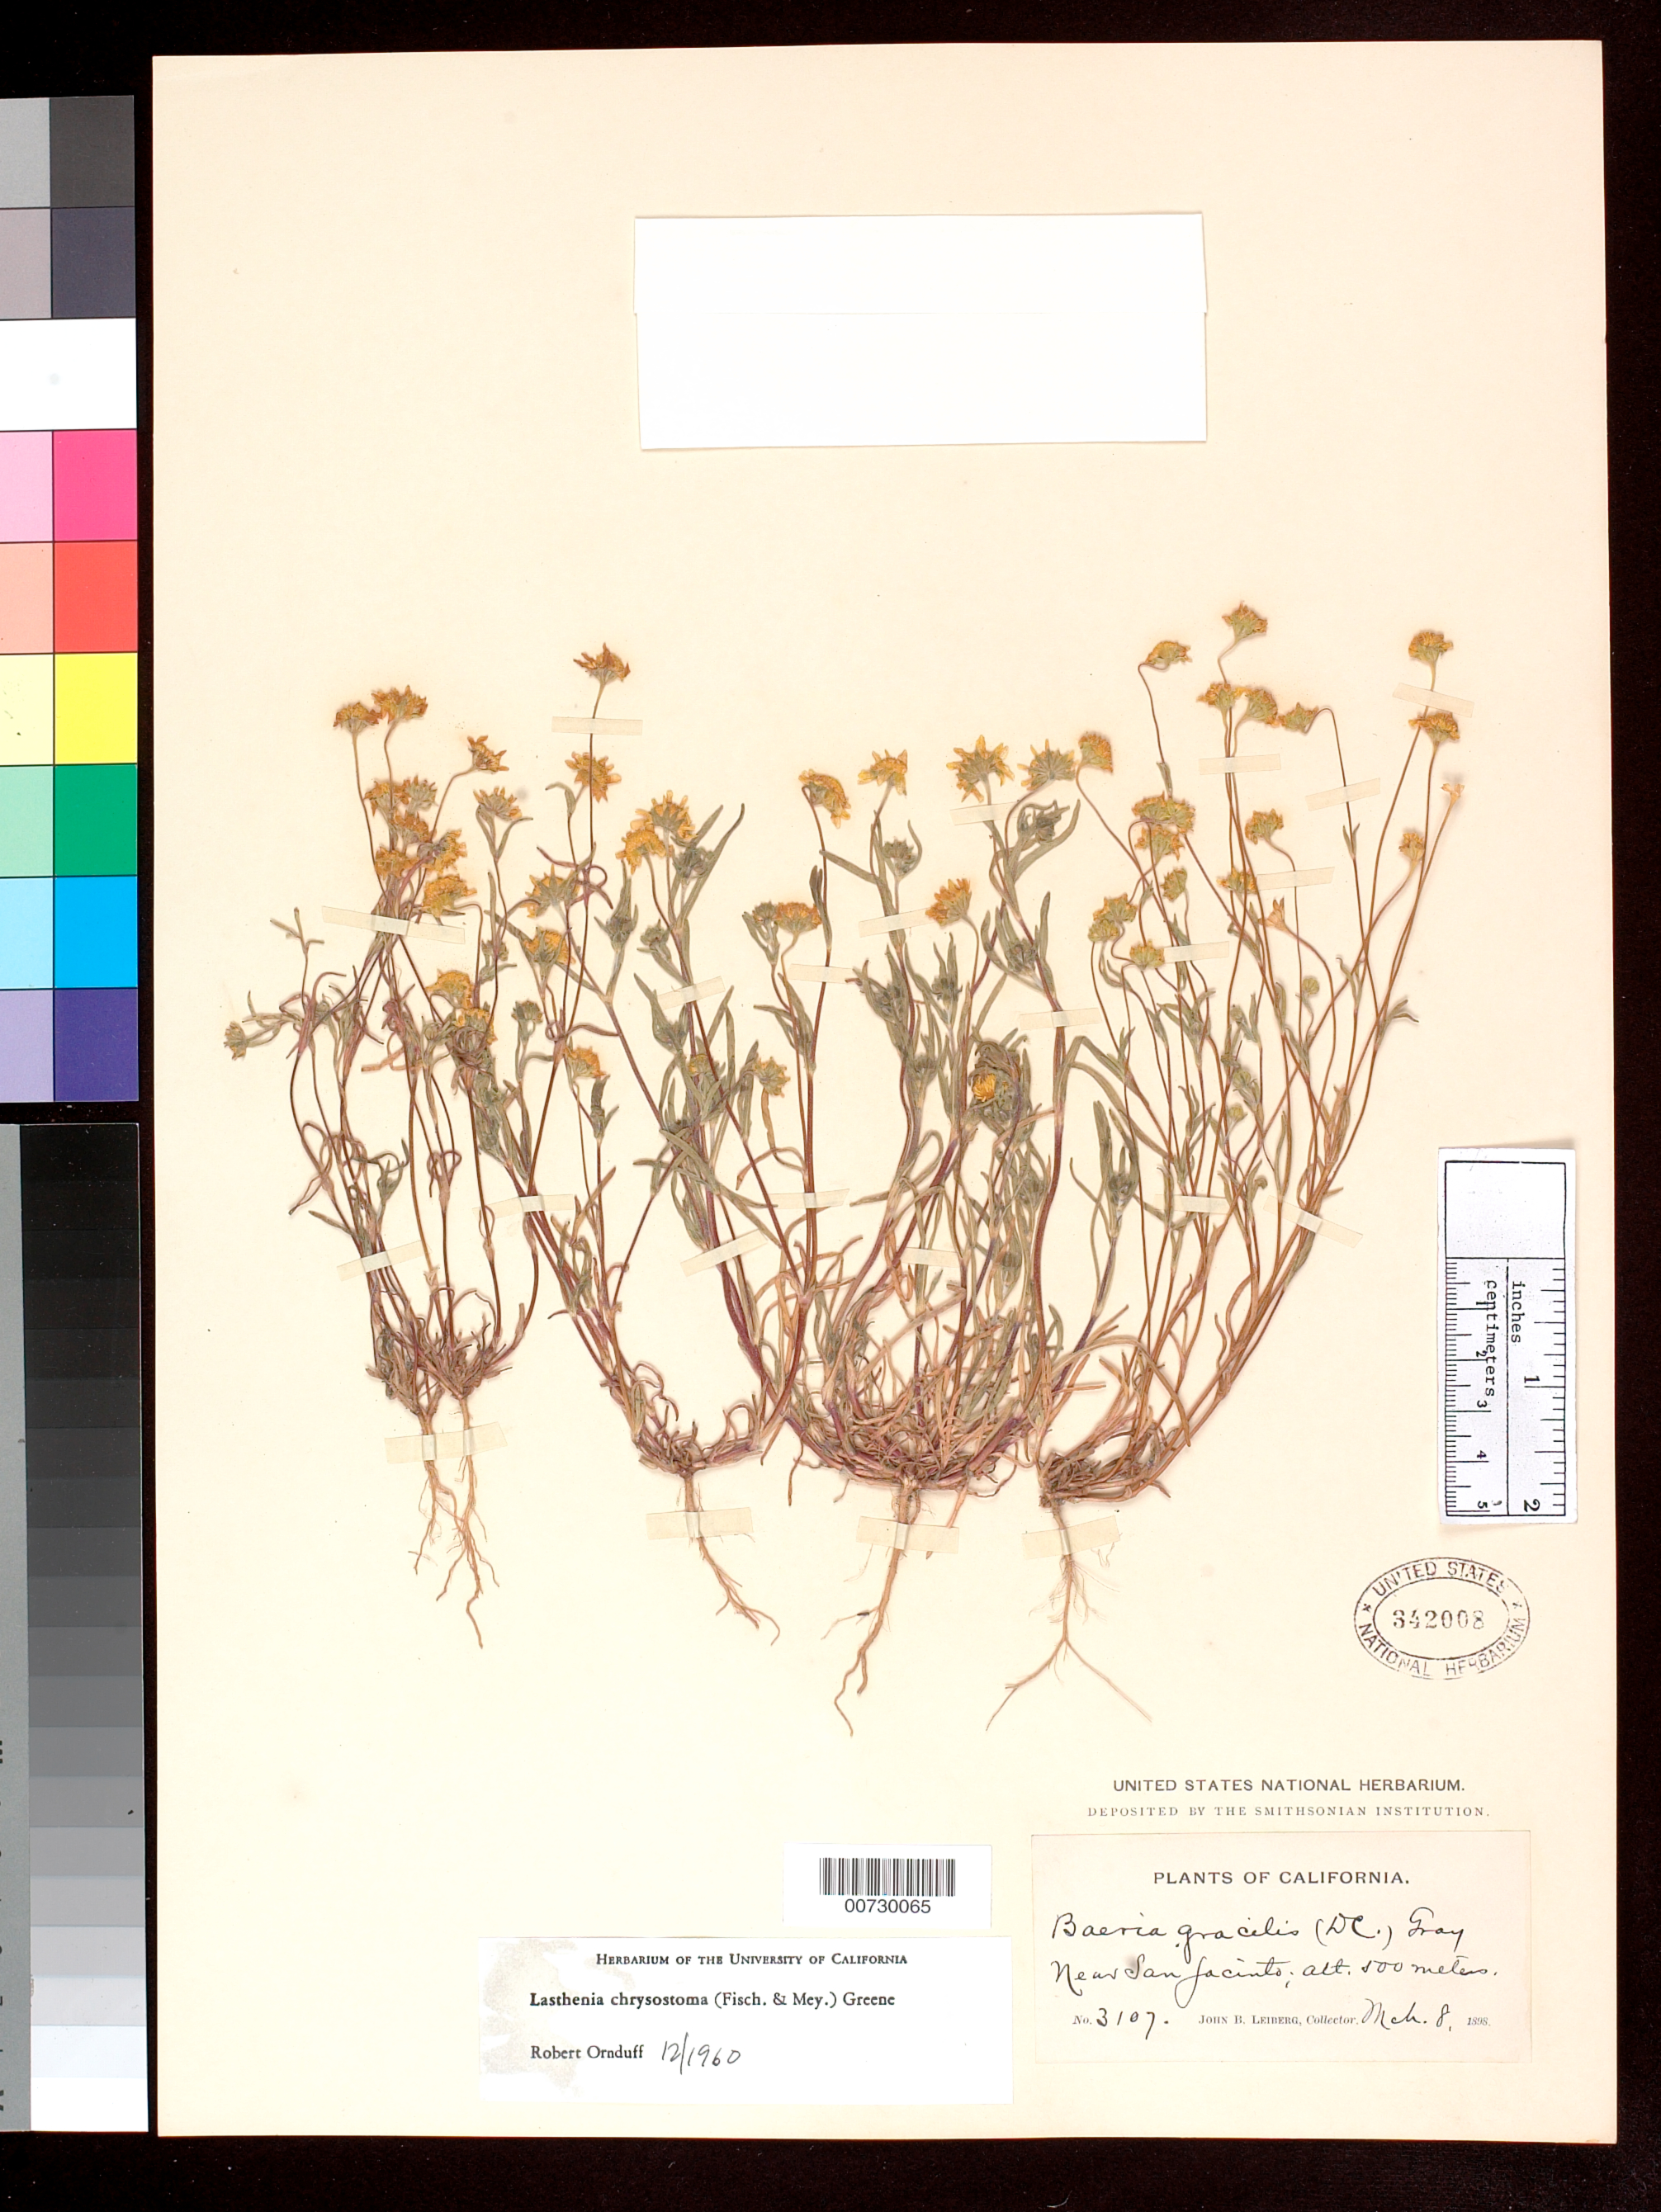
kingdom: Plantae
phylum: Tracheophyta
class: Magnoliopsida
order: Asterales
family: Asteraceae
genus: Lasthenia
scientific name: Lasthenia chrysostoma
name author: (Fisch. & C.A. Mey.) Greene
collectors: J. Leiberg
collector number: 3107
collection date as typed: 8 Mar 1898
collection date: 1898-03-08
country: United States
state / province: California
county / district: Riverside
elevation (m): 500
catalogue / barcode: US 342008